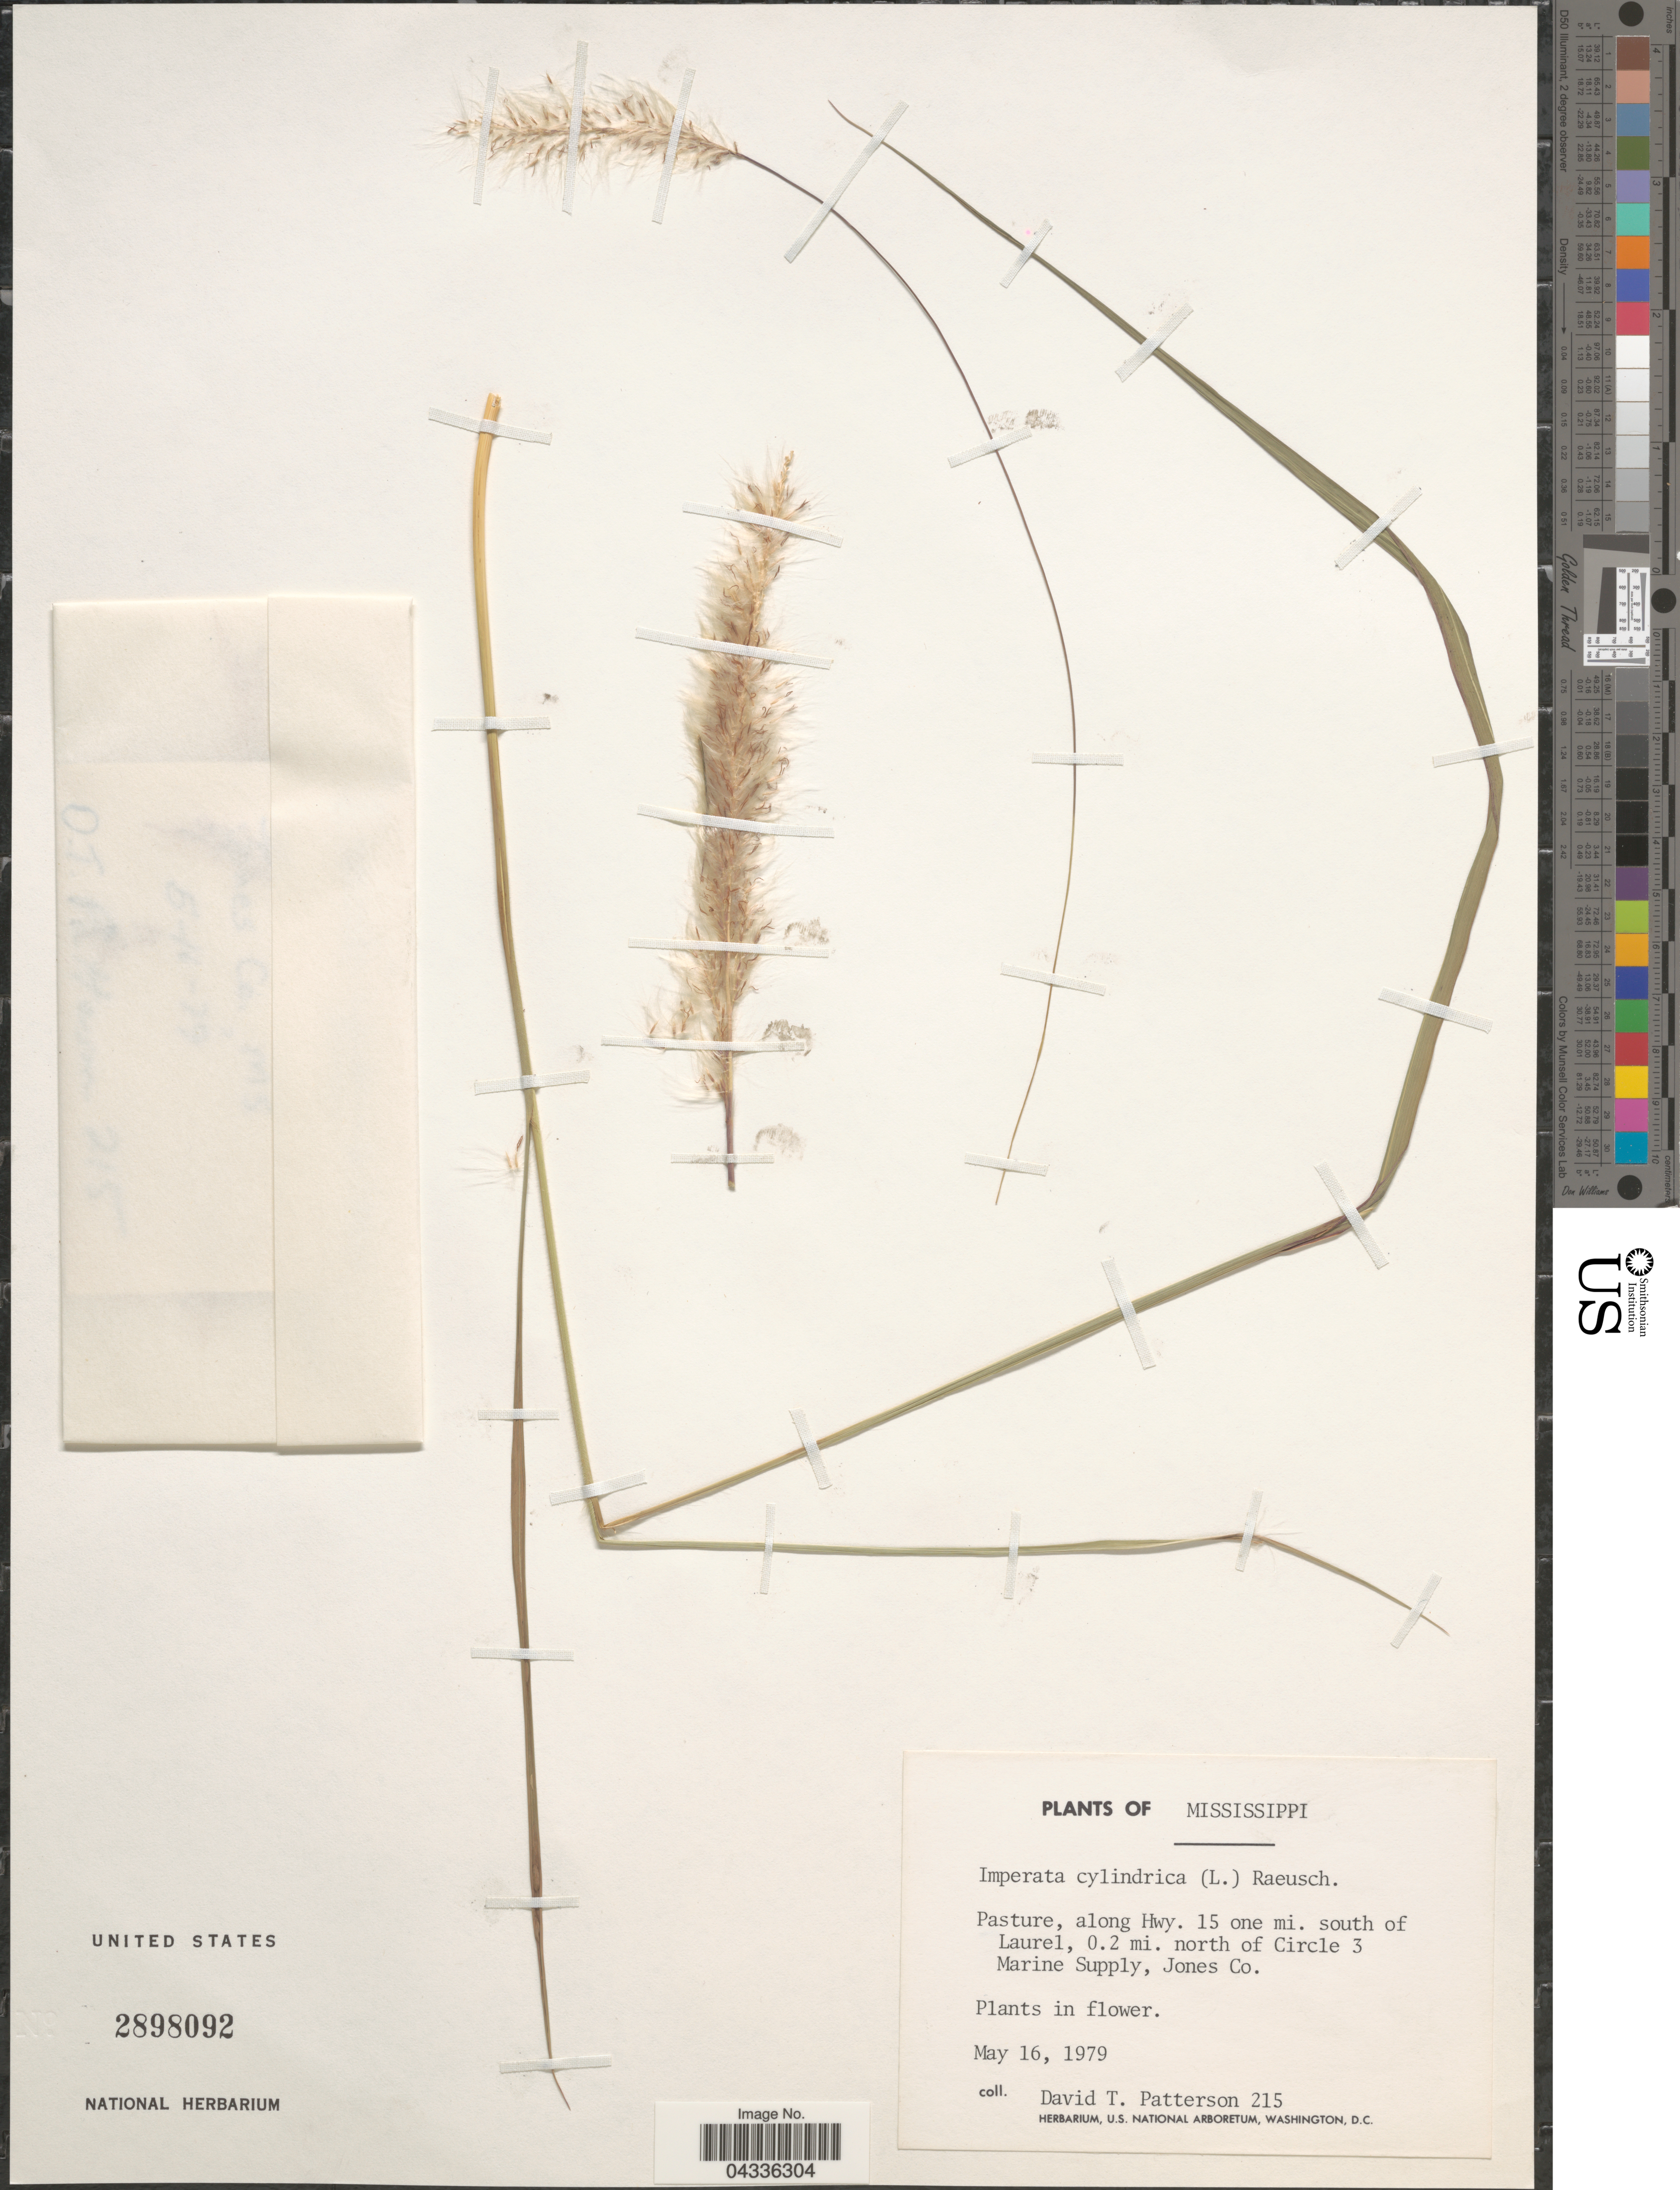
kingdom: Plantae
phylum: Tracheophyta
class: Liliopsida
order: Poales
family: Poaceae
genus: Imperata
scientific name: Imperata cylindrica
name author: (L.) P. Beauv.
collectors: D. Patterson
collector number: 215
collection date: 1979-05-16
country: United States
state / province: Mississippi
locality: Pasture, along Hwy. 15 one mi. south of Laurel, 0.2 mi. north of Circle 3 Marine Supply, Jones Co.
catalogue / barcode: US 2898092